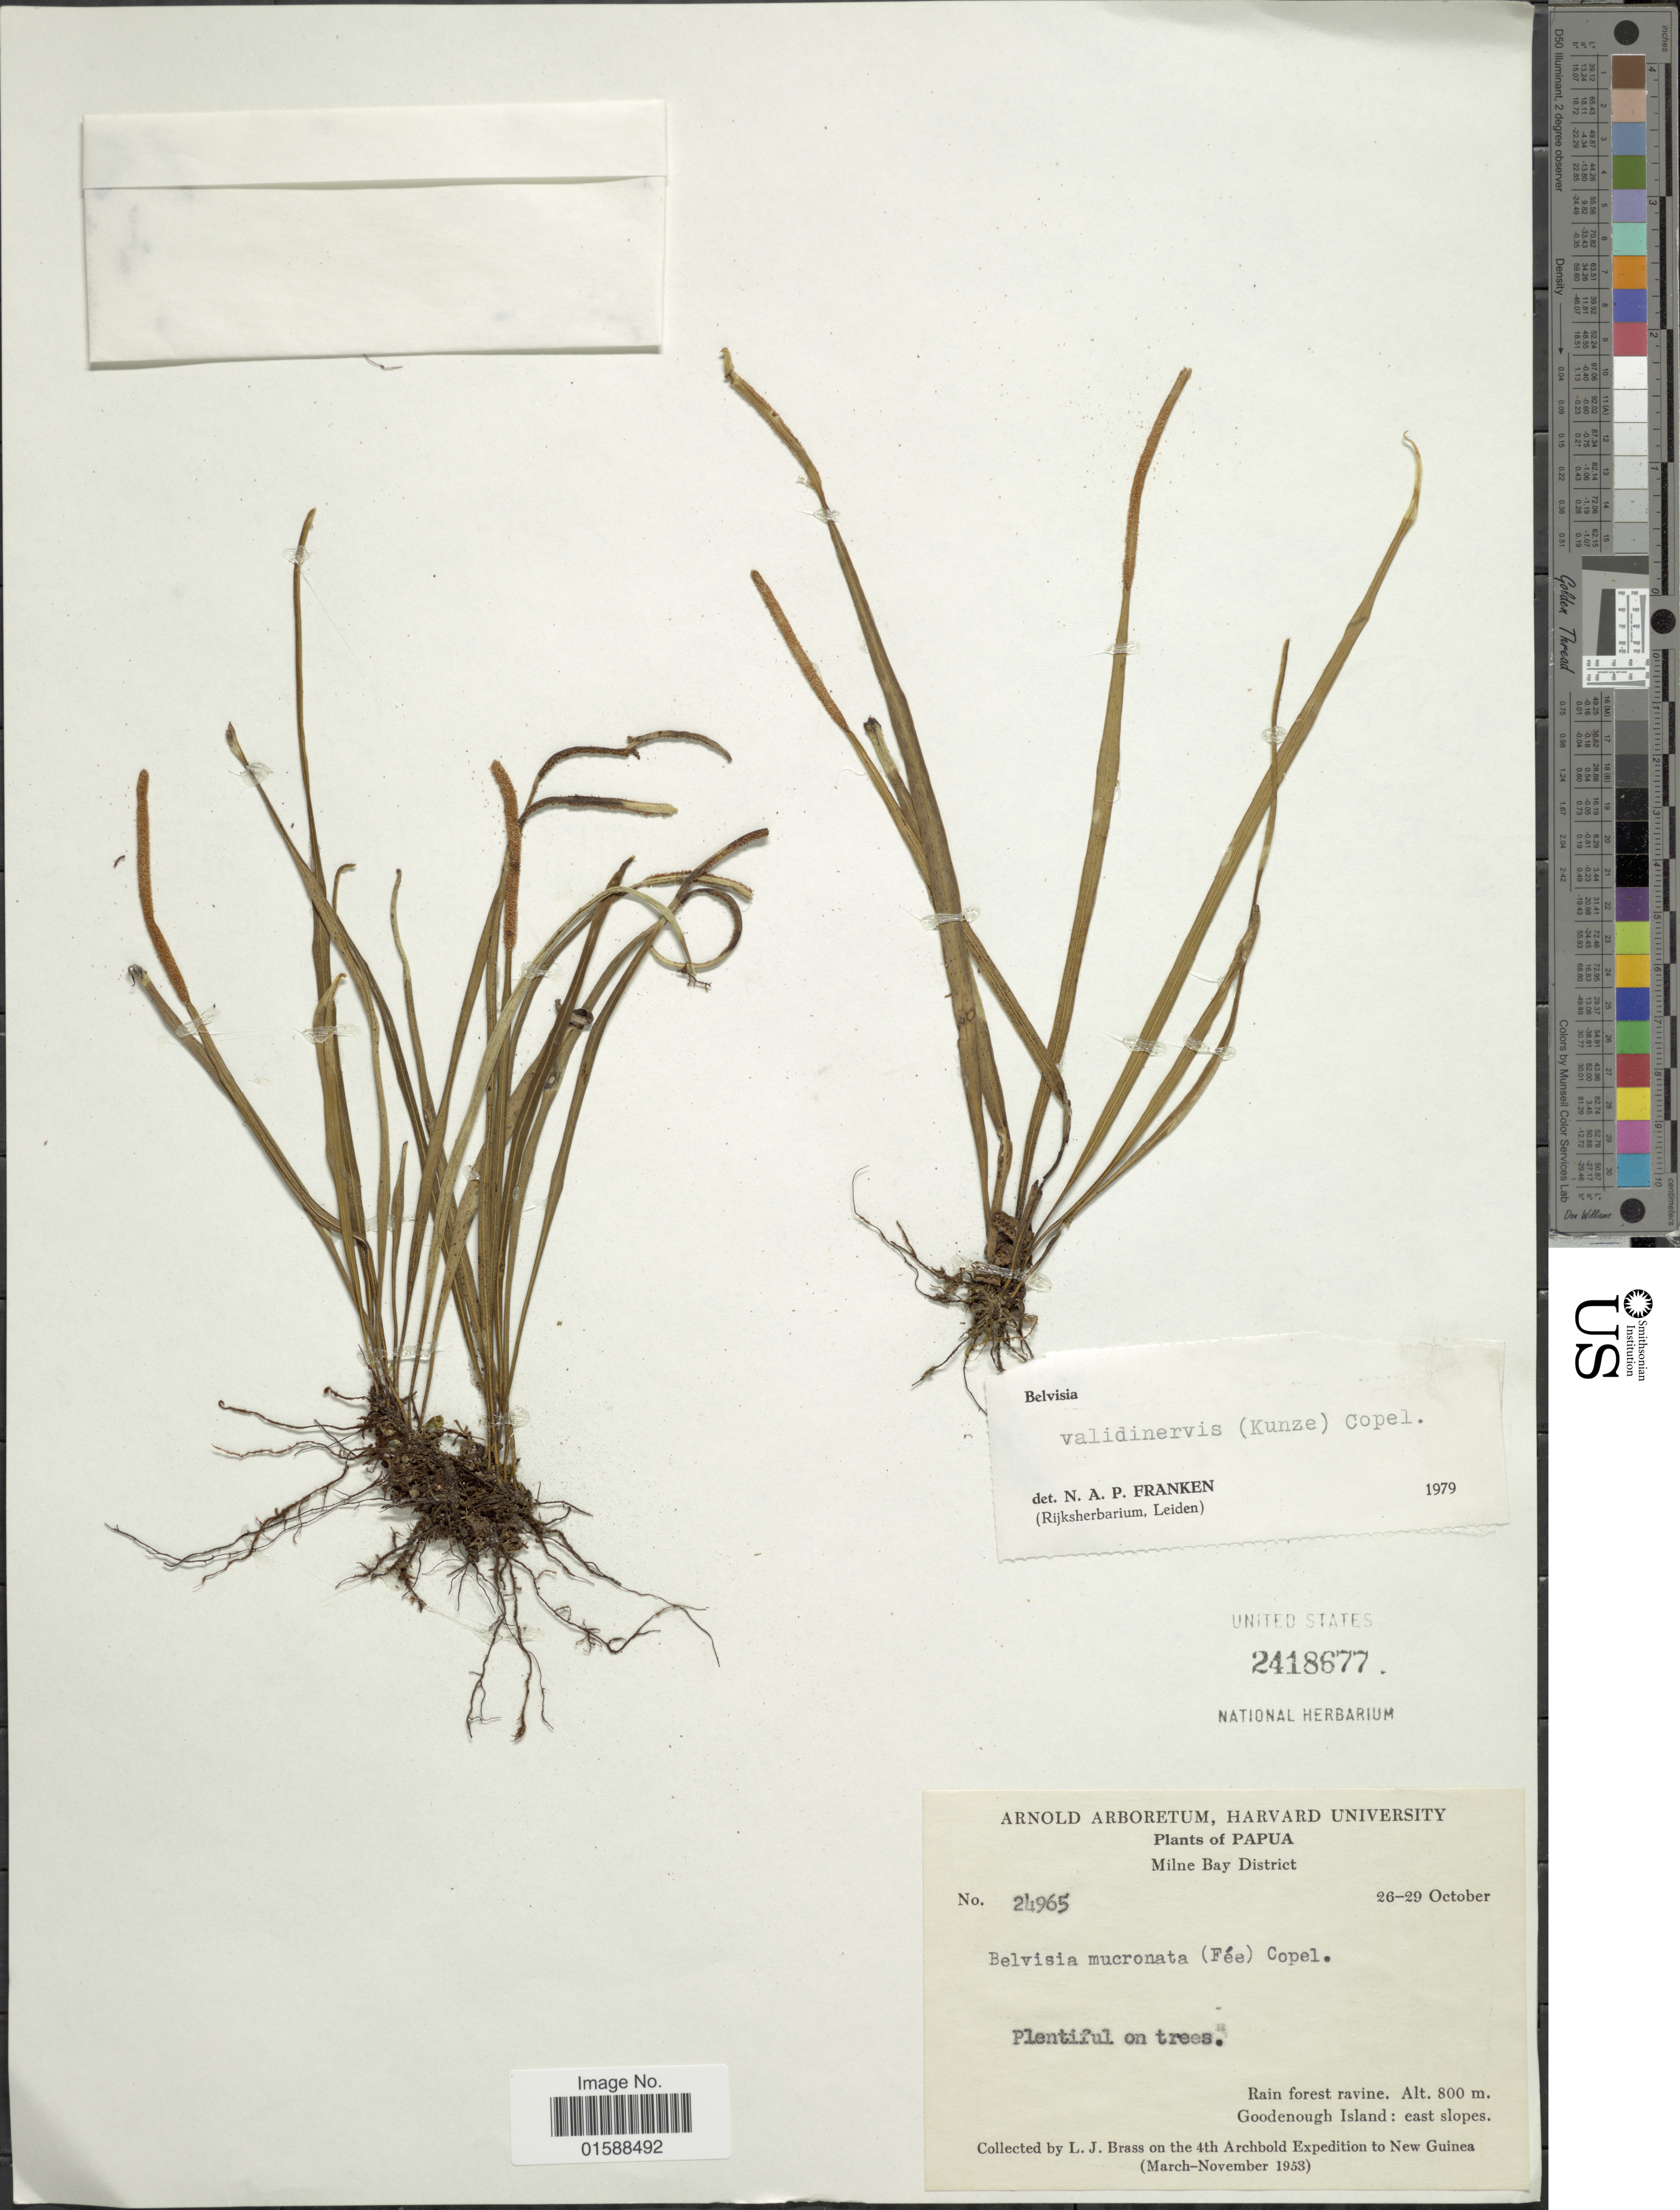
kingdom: Plantae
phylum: Tracheophyta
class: Polypodiopsida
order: Polypodiales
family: Polypodiaceae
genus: Lepisorus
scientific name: Lepisorus validinervis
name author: (Kunze) Li S. Wang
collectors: L. J. Brass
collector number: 24965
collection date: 1953-10-26/1953-10-29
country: Papua New Guinea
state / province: Milne Bay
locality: Papua. rain forest ravine. Goodenough Island: east slopes, New Guinea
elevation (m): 800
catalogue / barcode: US 2418677